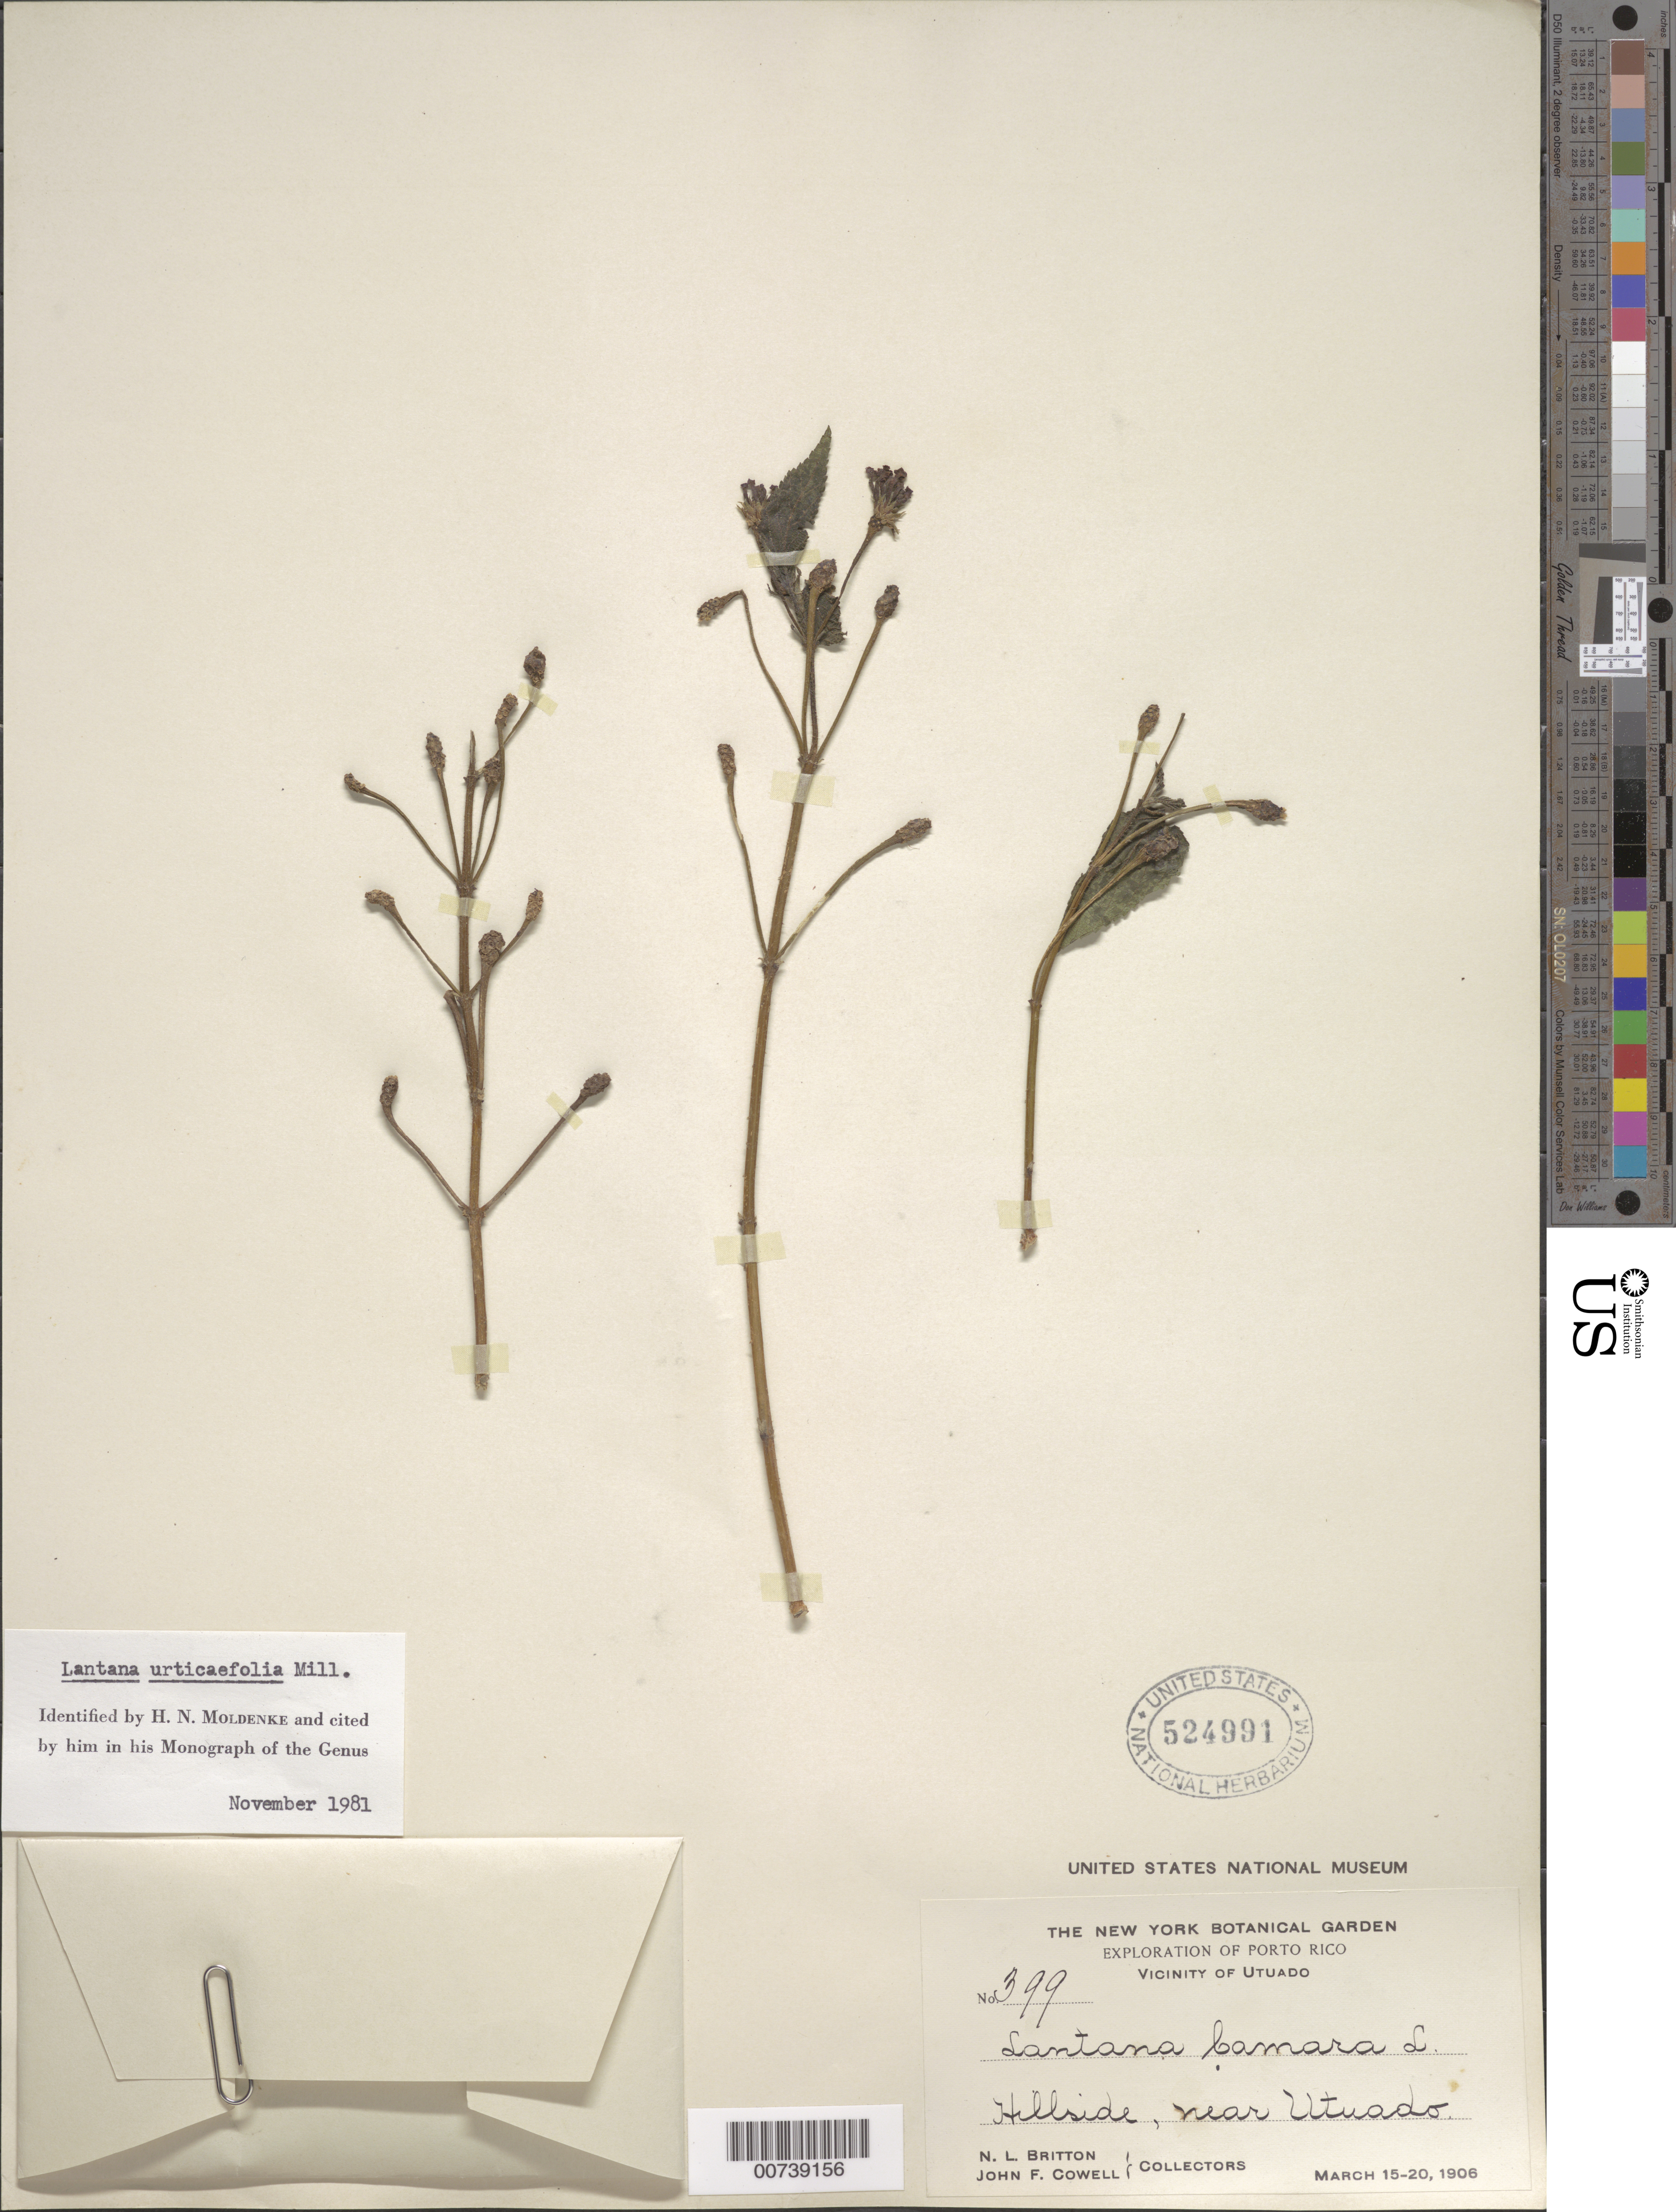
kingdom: Plantae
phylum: Tracheophyta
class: Magnoliopsida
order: Lamiales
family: Verbenaceae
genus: Lantana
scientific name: Lantana camara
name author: L.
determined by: Moldenke, H. N.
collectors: N. Britton & J. F. Cowell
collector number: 399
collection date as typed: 15 Mar 1906 to 20 Mar 1906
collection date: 1906-03-15/1906-03-20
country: Puerto Rico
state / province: Utuado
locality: Near Utuado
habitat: Hillside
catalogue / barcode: US 524991